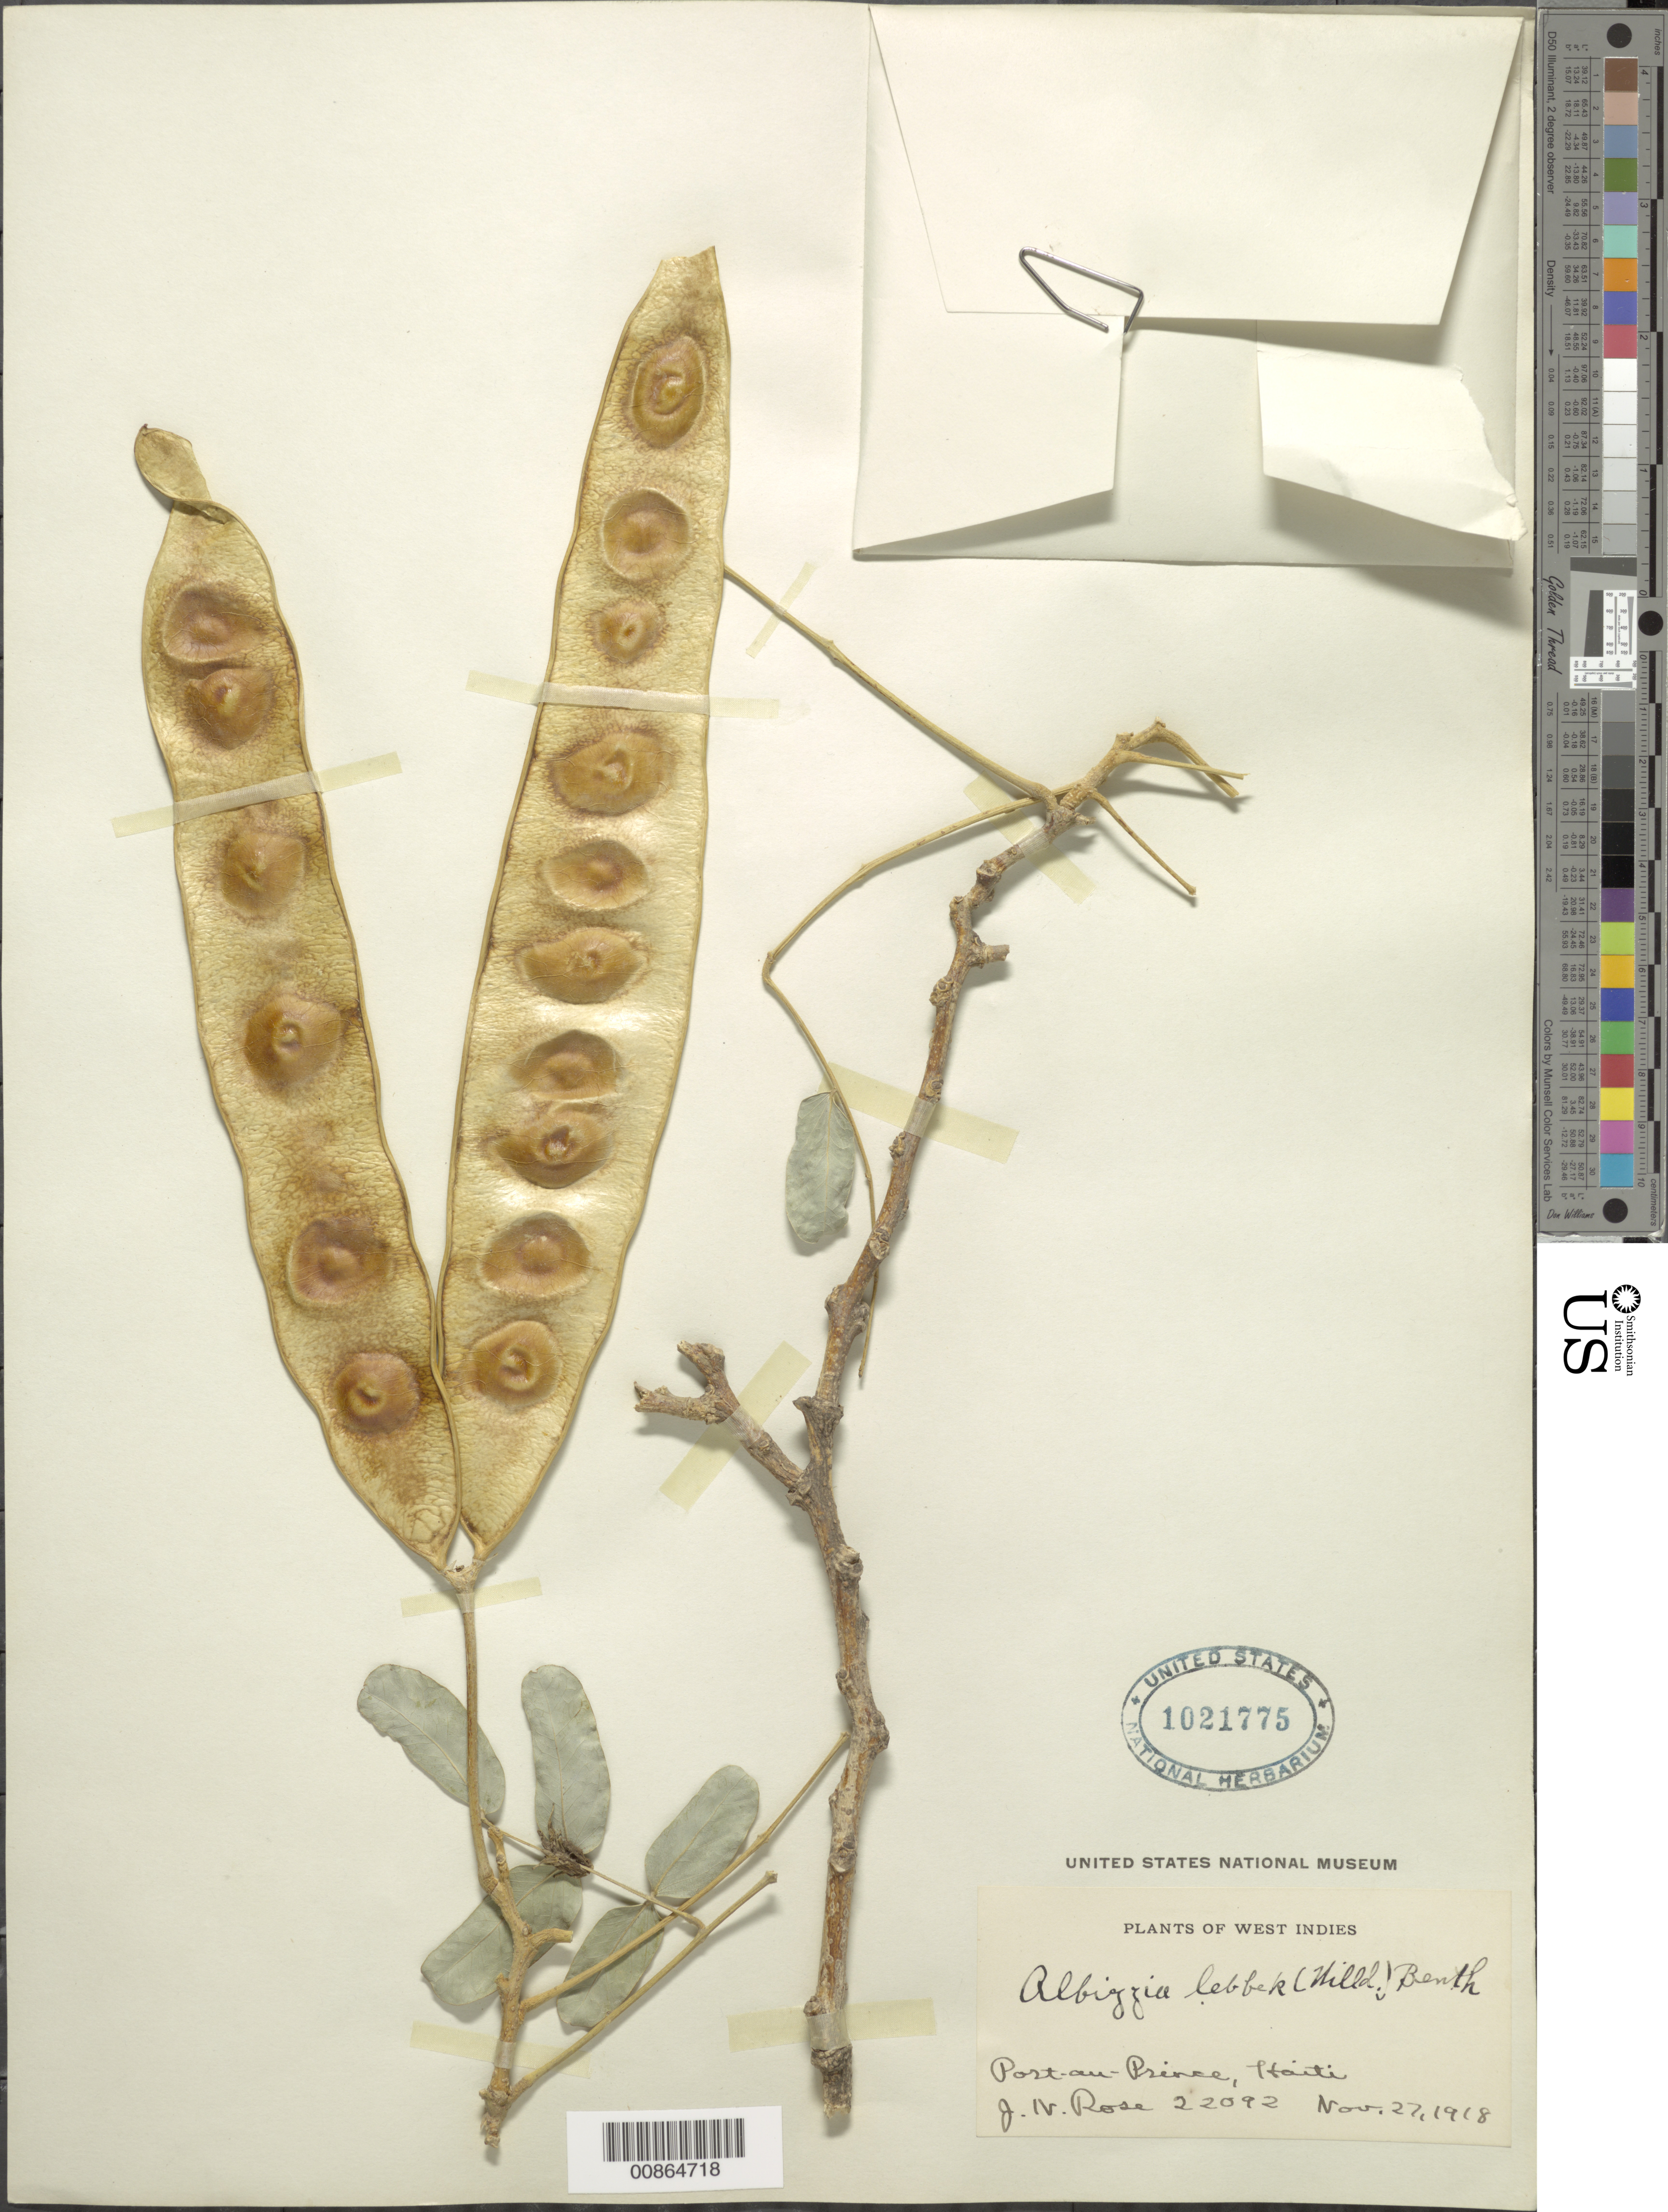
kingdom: Plantae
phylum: Tracheophyta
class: Magnoliopsida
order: Fabales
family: Fabaceae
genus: Albizia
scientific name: Albizia lebbeck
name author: (L.) Benth.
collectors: J. N. Rose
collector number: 22092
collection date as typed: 27 Nov 1918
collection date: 1918-11-27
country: Haiti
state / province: Óuest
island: Hispaniola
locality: Port au Prince, Haiti.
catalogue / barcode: US 1021775